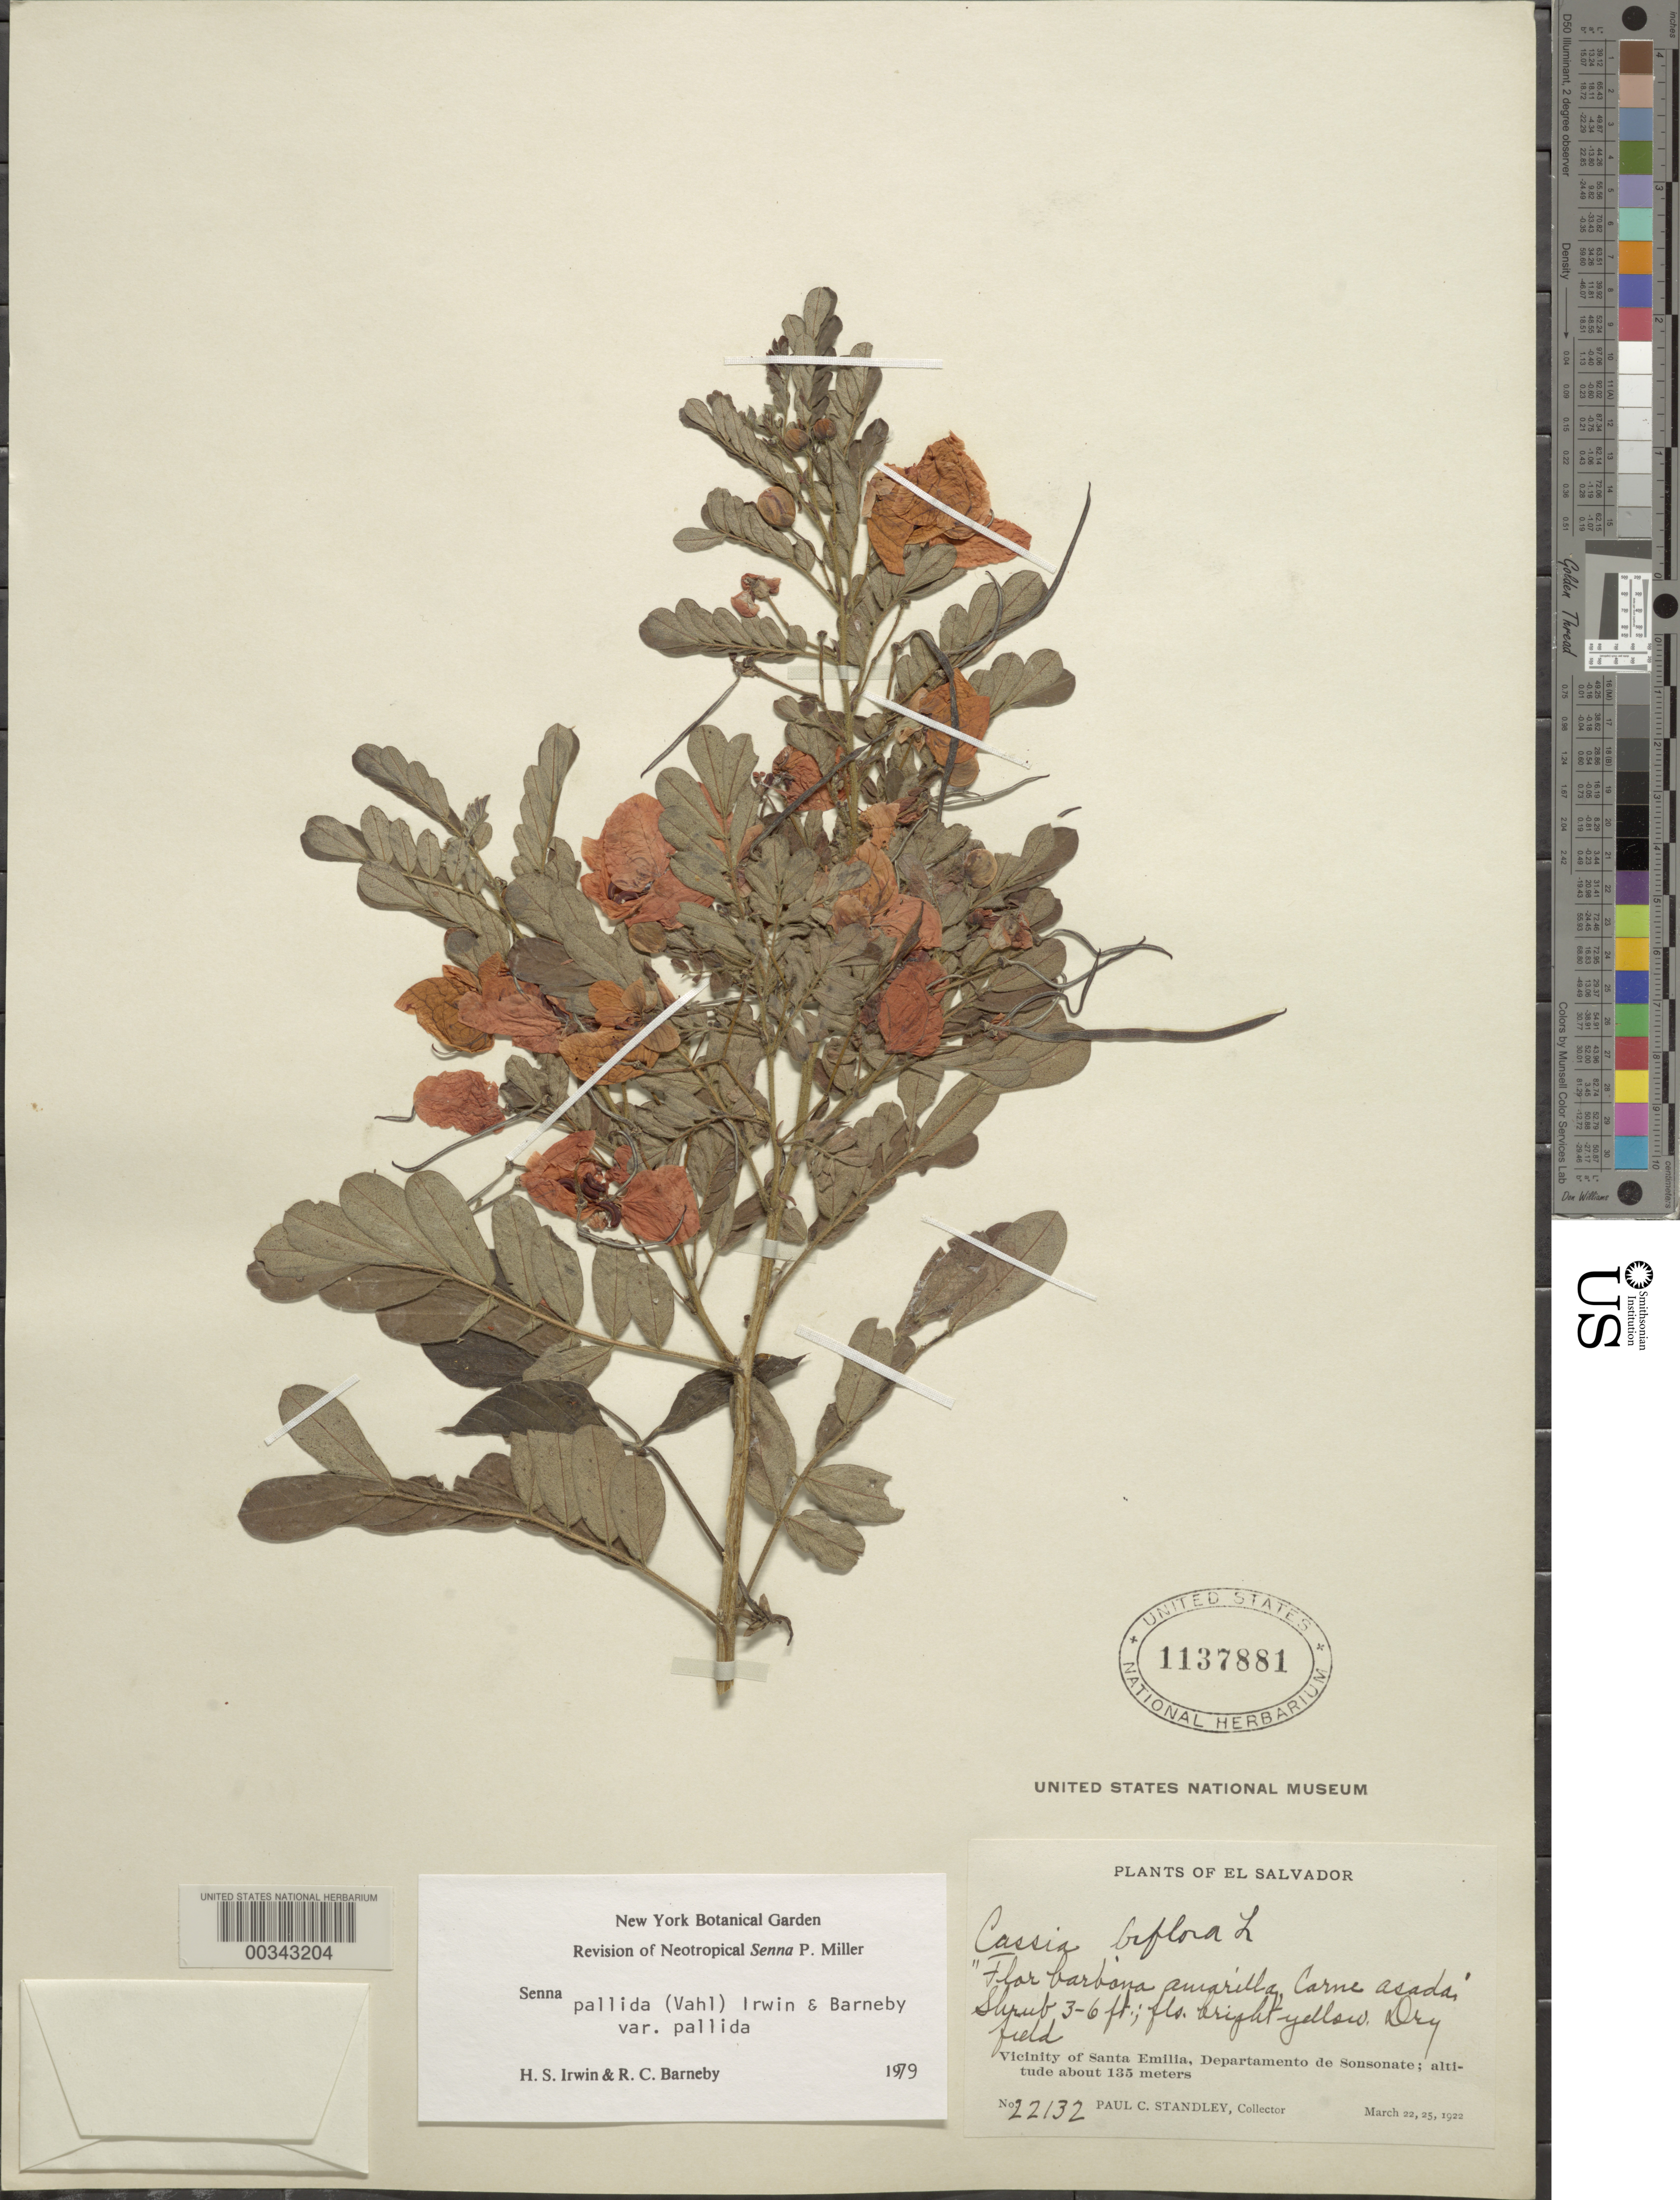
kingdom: Plantae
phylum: Tracheophyta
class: Magnoliopsida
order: Fabales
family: Fabaceae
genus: Senna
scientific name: Senna pallida var. pallida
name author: (Vahl) H.S. Irwin & Barneby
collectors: P. C. Standley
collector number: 22132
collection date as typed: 22 Mar 1922 and 25 Mar 1922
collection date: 1922-03-22,1922-03-25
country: El Salvador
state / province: Sonsonate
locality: Vicinity of santa emilia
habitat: Dry field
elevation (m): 135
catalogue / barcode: US 1137881